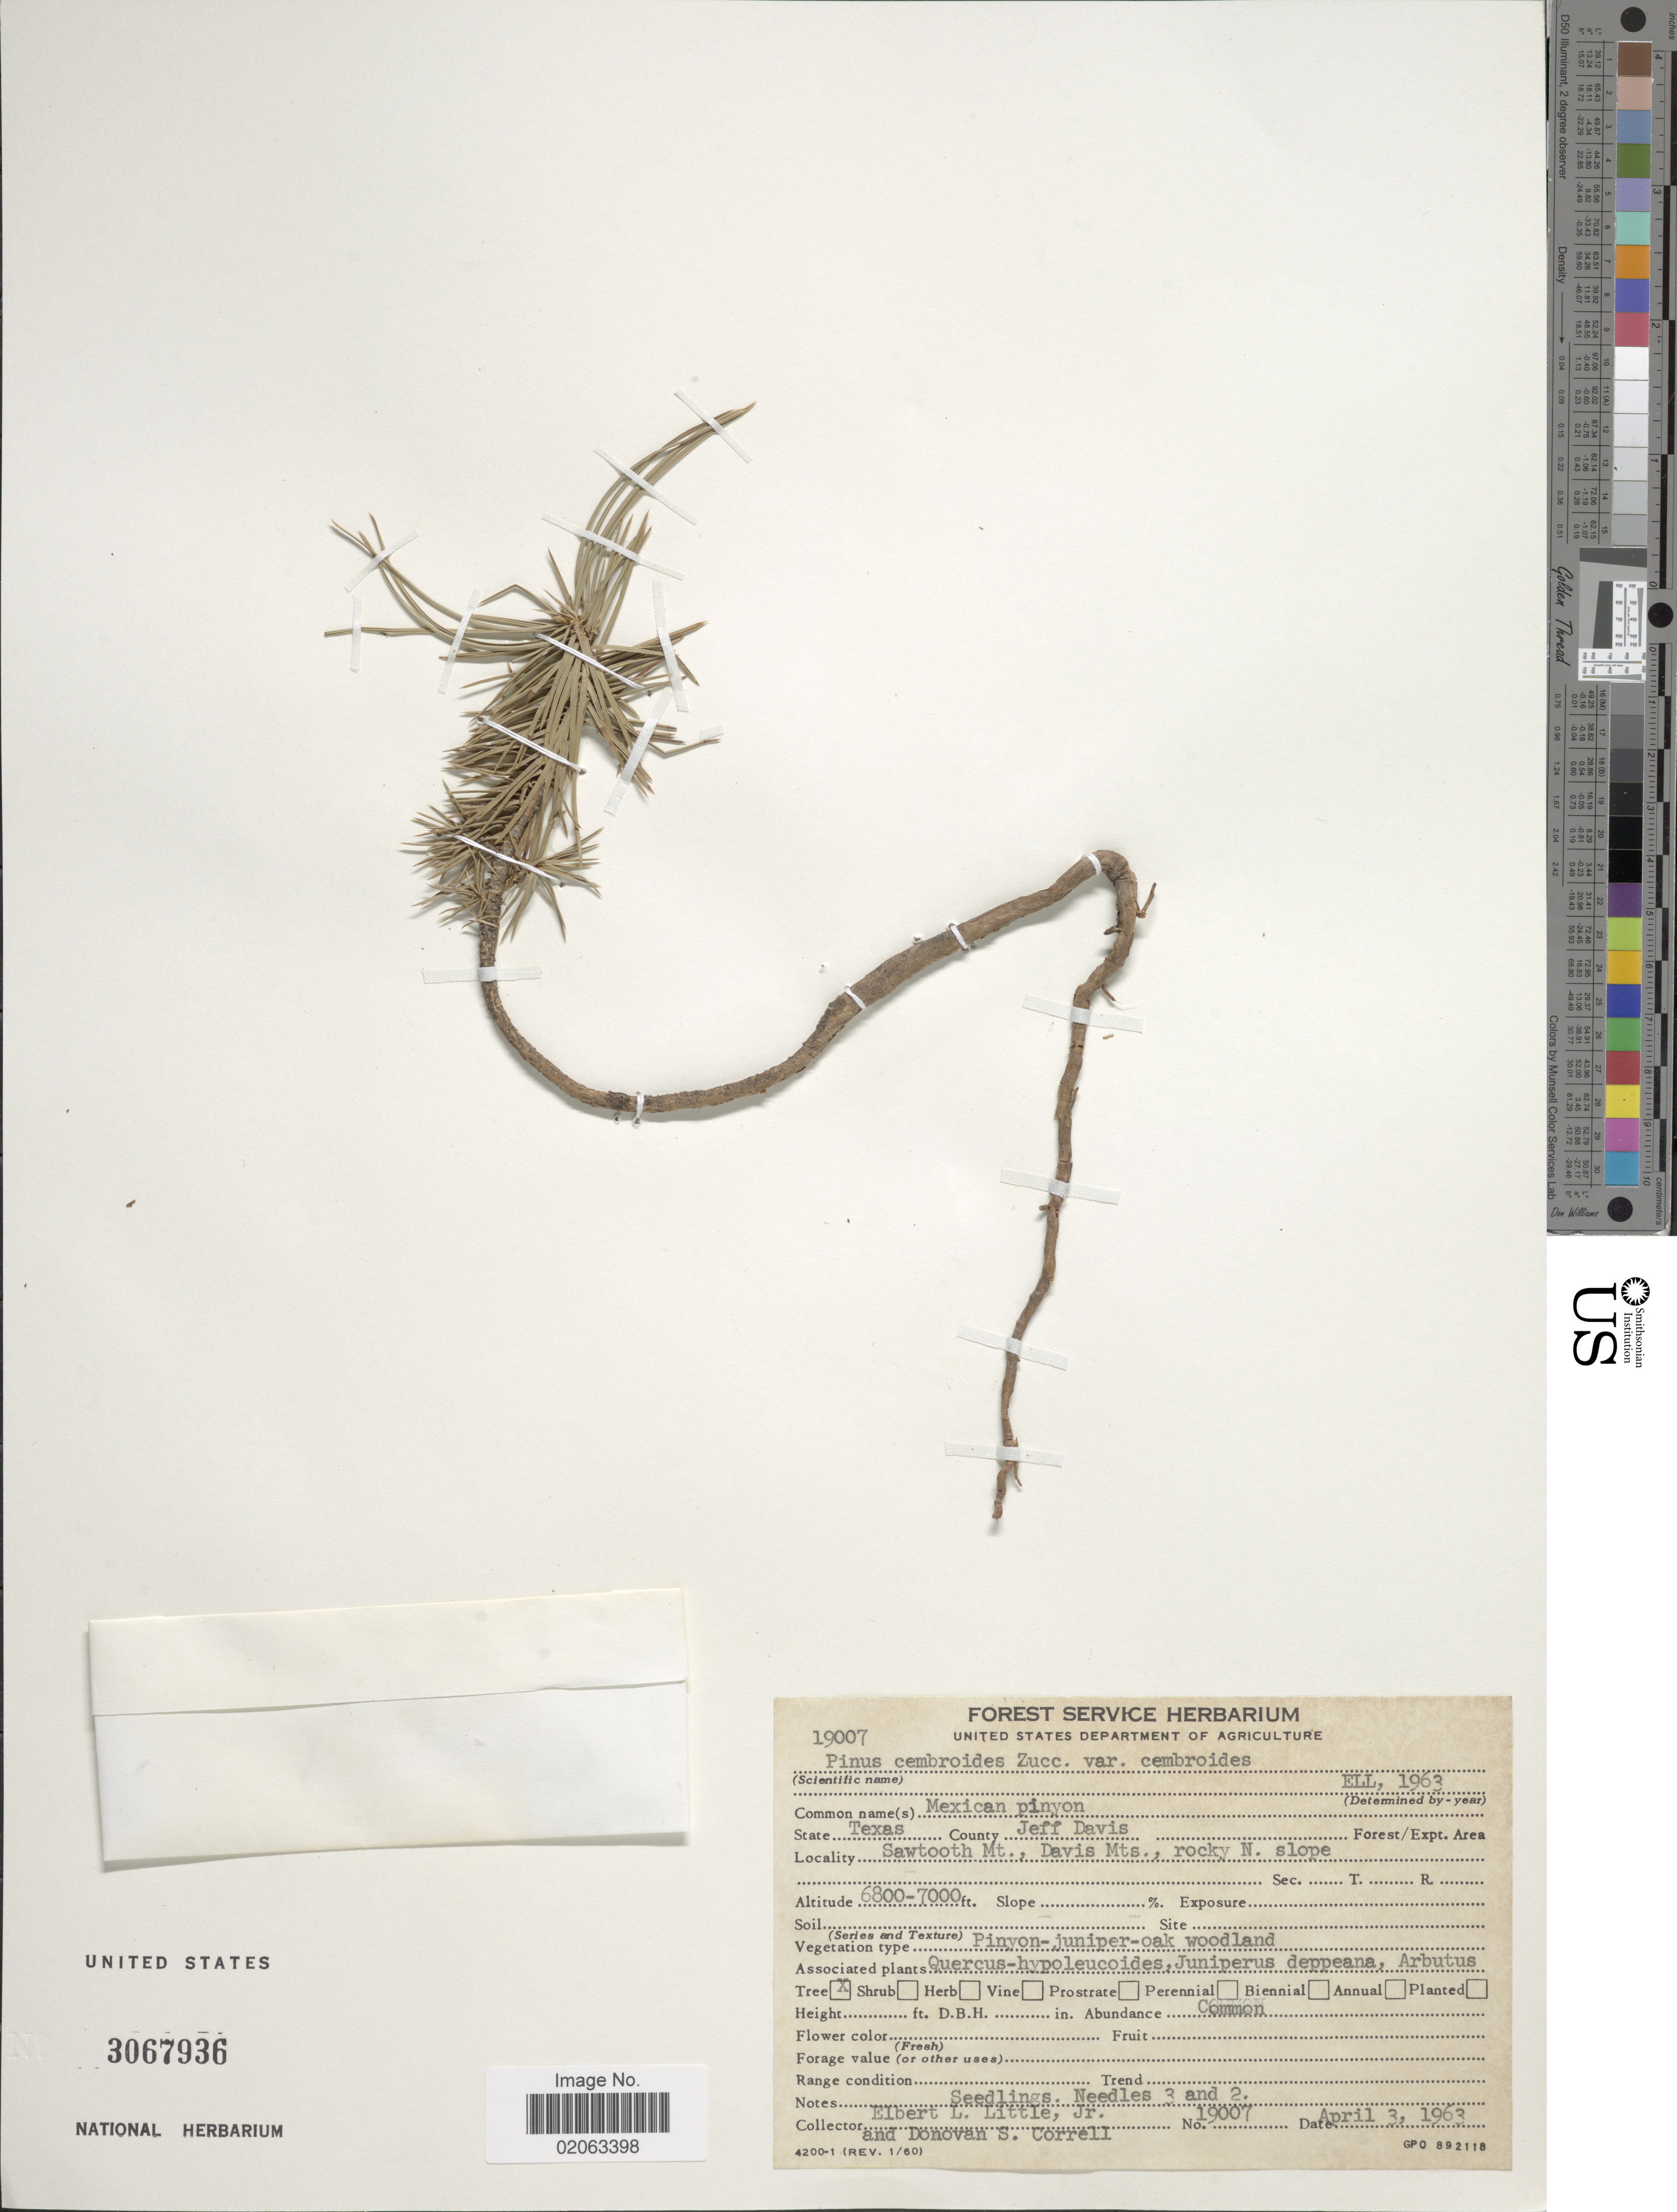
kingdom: Plantae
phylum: Tracheophyta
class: Pinopsida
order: Pinales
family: Pinaceae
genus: Pinus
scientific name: Pinus cembroides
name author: Zucc.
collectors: E. L. Little & D. S. Correll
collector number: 19007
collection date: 1963-04-03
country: United States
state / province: Texas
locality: County Jeff Davis, Sawtooth Mt, Davis Mts, rocky N slope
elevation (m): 2073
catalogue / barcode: US 3067936